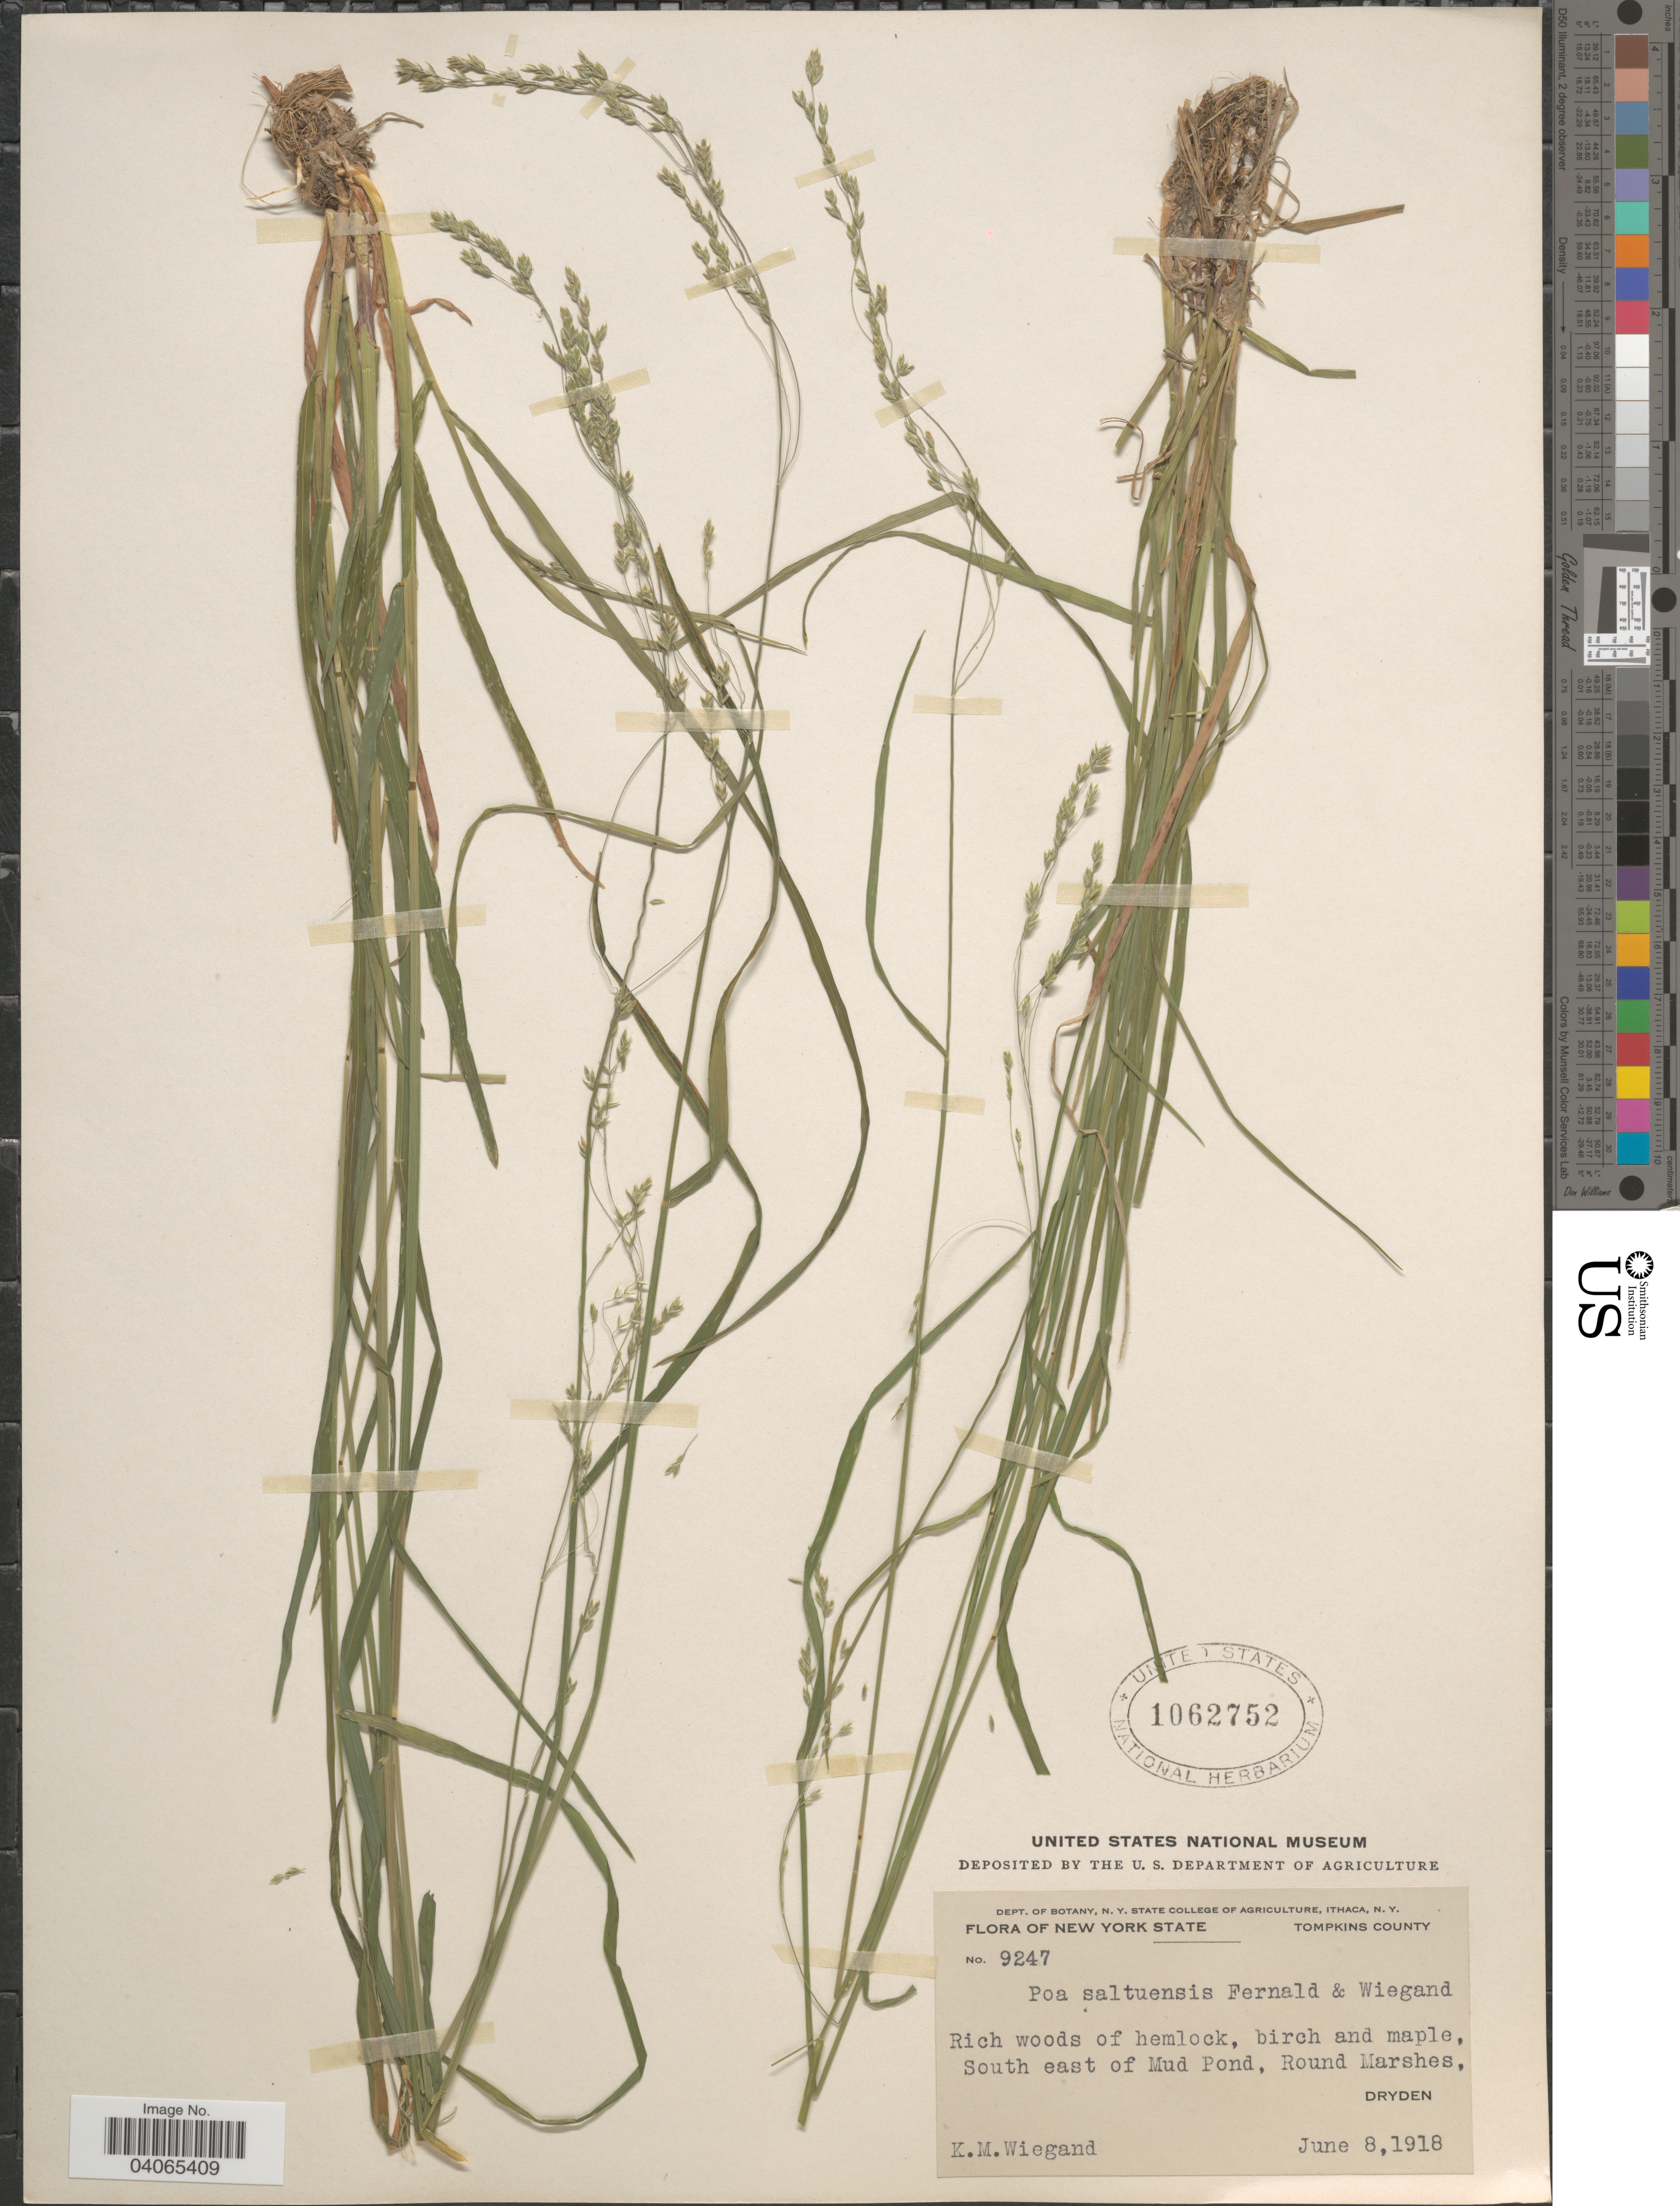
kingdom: Plantae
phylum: Tracheophyta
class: Liliopsida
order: Poales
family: Poaceae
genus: Poa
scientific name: Poa saltuensis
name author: Fernald & Wiegand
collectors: K. M. Wiegand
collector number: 9247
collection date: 1918-06-08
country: United States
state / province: New York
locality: Tompkins County. Rich woods of hemlock, birch and maple, South east of Mud Pond, Round Marshes, Dryden.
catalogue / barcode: US 1062752